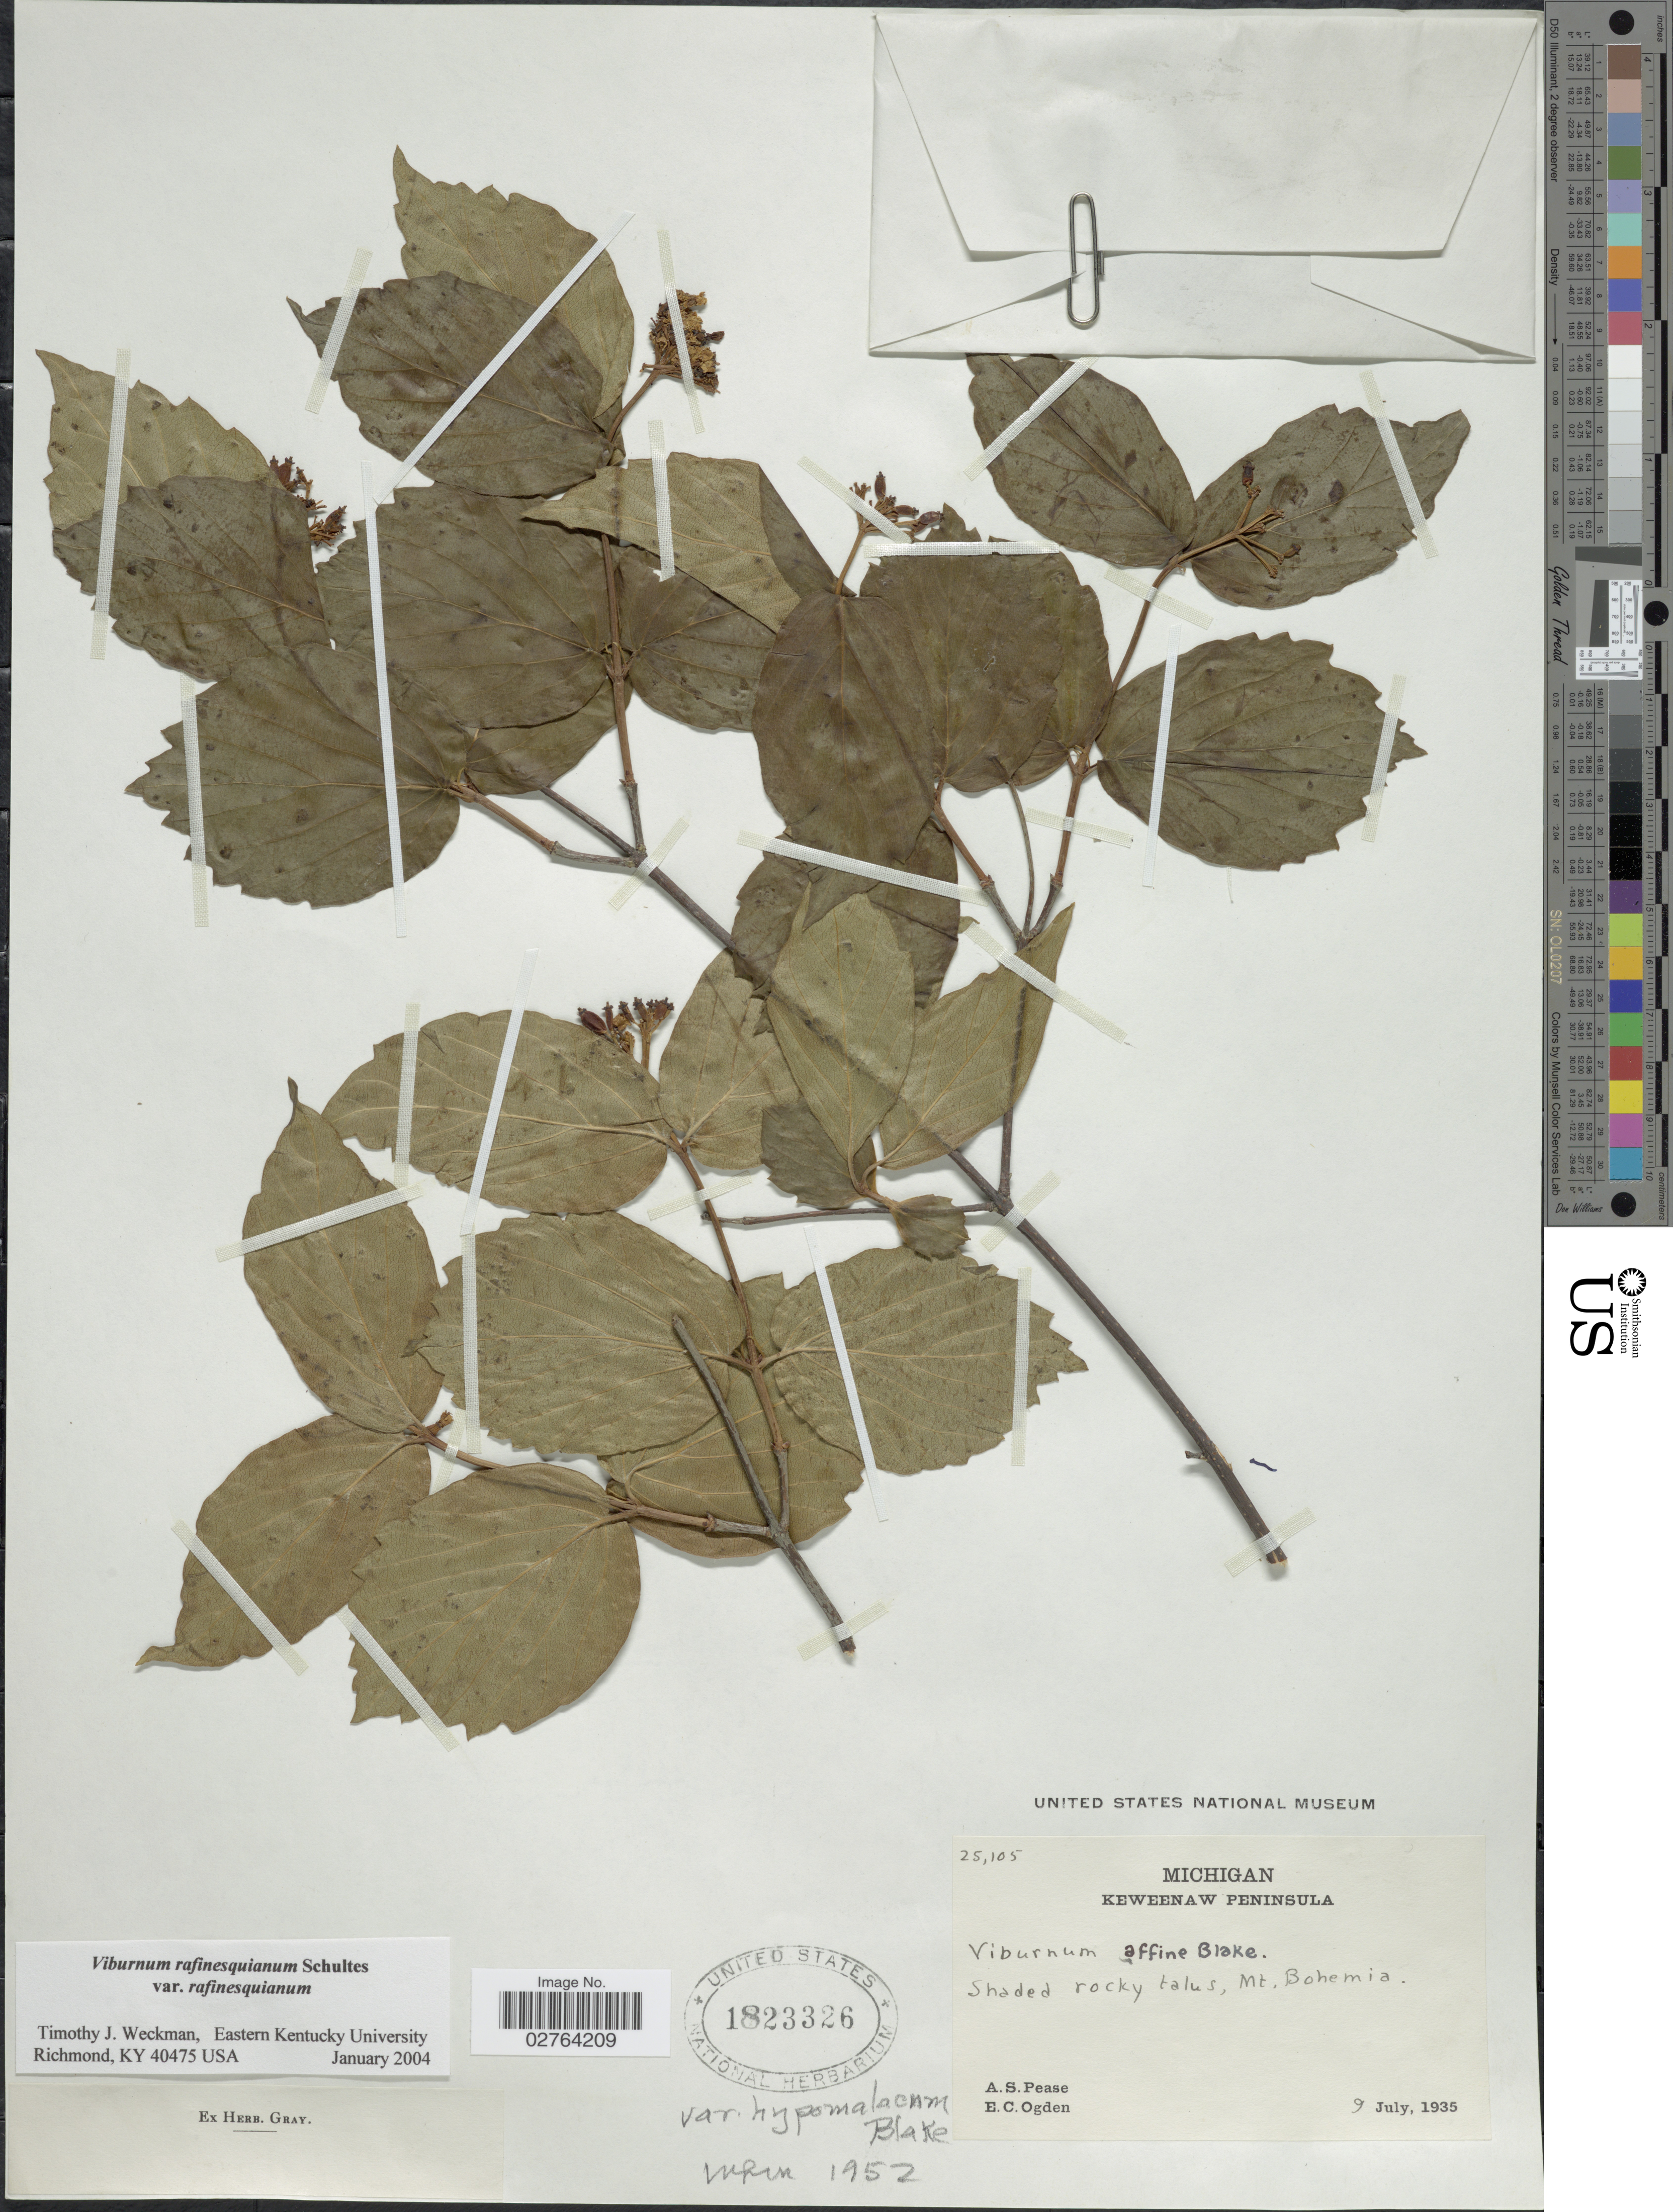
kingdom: Plantae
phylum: Tracheophyta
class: Magnoliopsida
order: Dipsacales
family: Viburnaceae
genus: Viburnum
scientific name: Viburnum rafinesqueanum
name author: Schult.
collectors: A. S. Pease & E. Ogden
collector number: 25105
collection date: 1935-07-09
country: United States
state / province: Michigan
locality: Keweenaw Peninsula, Mt. Bohemia.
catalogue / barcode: US 1823326